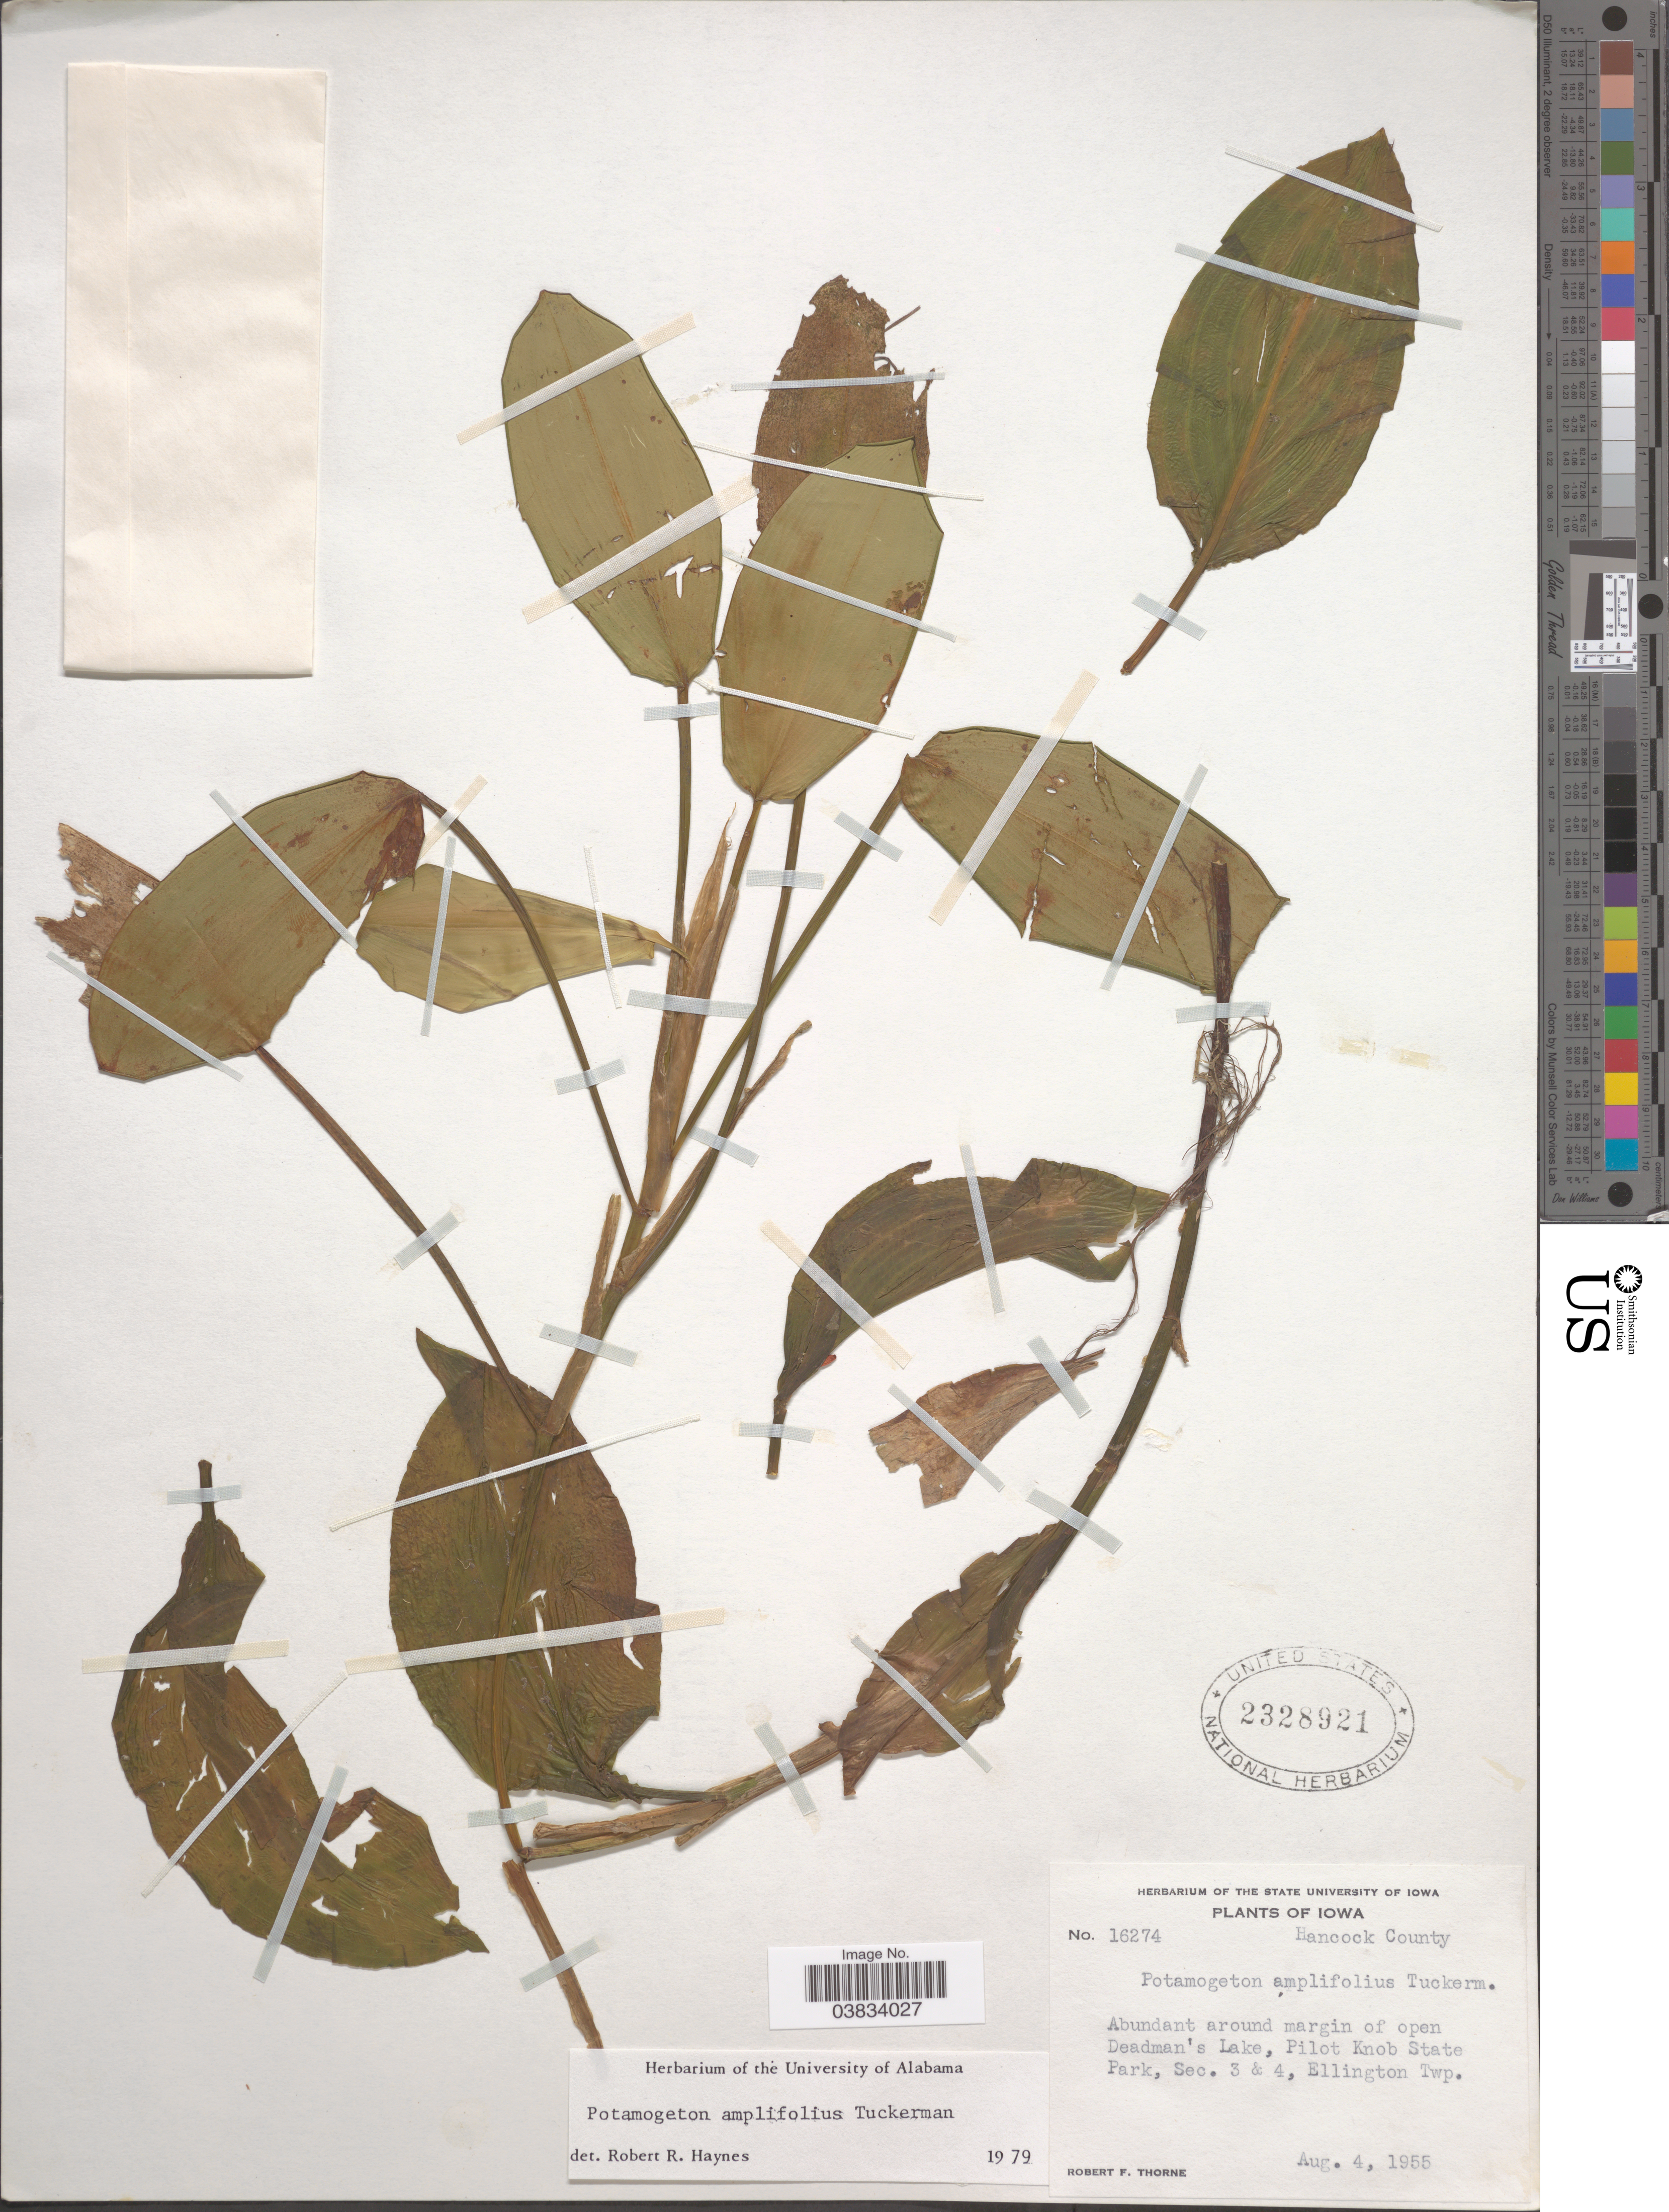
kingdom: Plantae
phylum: Tracheophyta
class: Liliopsida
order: Alismatales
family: Potamogetonaceae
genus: Potamogeton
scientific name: Potamogeton amplifolius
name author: Tuckerm.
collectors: R. F. Thorne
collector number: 16274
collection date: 1955-08-04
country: United States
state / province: Iowa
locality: Hancock County. Around margin of open Deadman's Lake, Pilot Knob State Park, Sec. 3 & 4, Ellington Twp.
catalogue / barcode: US 2328921